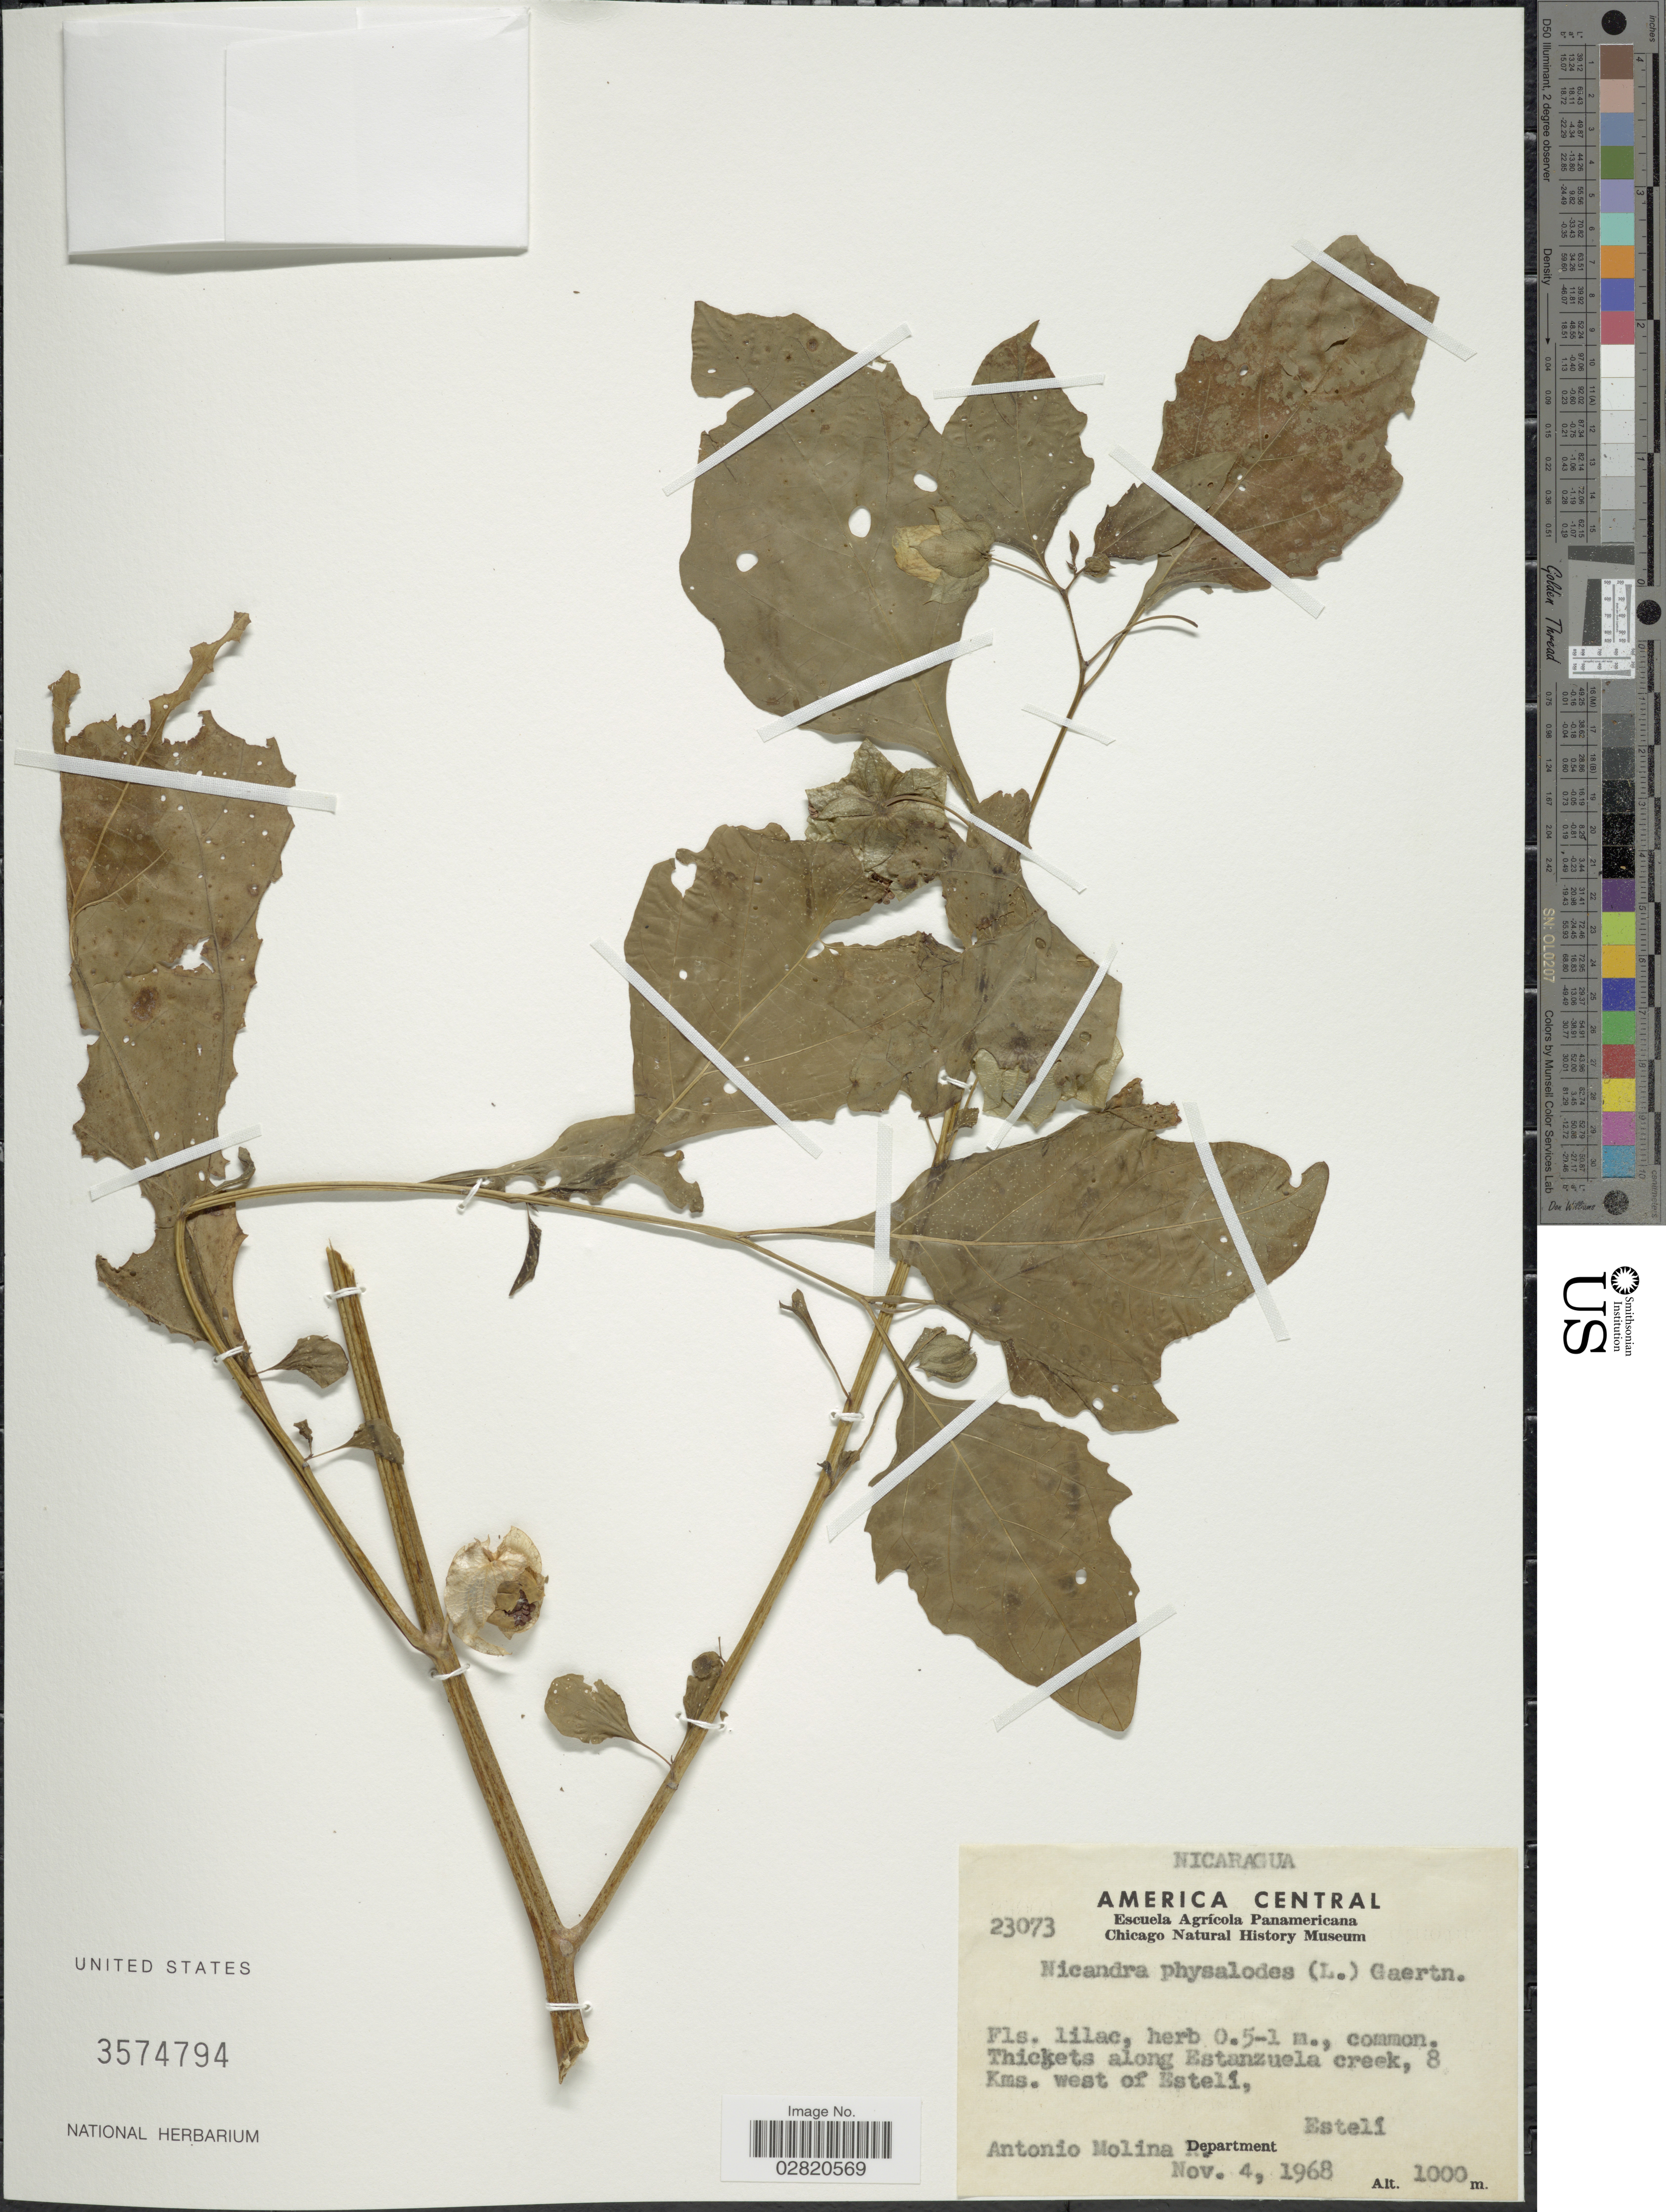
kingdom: Plantae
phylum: Tracheophyta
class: Magnoliopsida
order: Solanales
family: Solanaceae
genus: Nicandra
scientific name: Nicandra physalodes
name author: (L.) Gaertn.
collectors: A. Molina R.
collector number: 23073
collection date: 1968-11-04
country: Nicaragua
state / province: Esteli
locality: Thickets along Estanzuela creek, 8 Kms. west of Estelí. Department Estelí.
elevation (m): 1000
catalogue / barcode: US 3574791